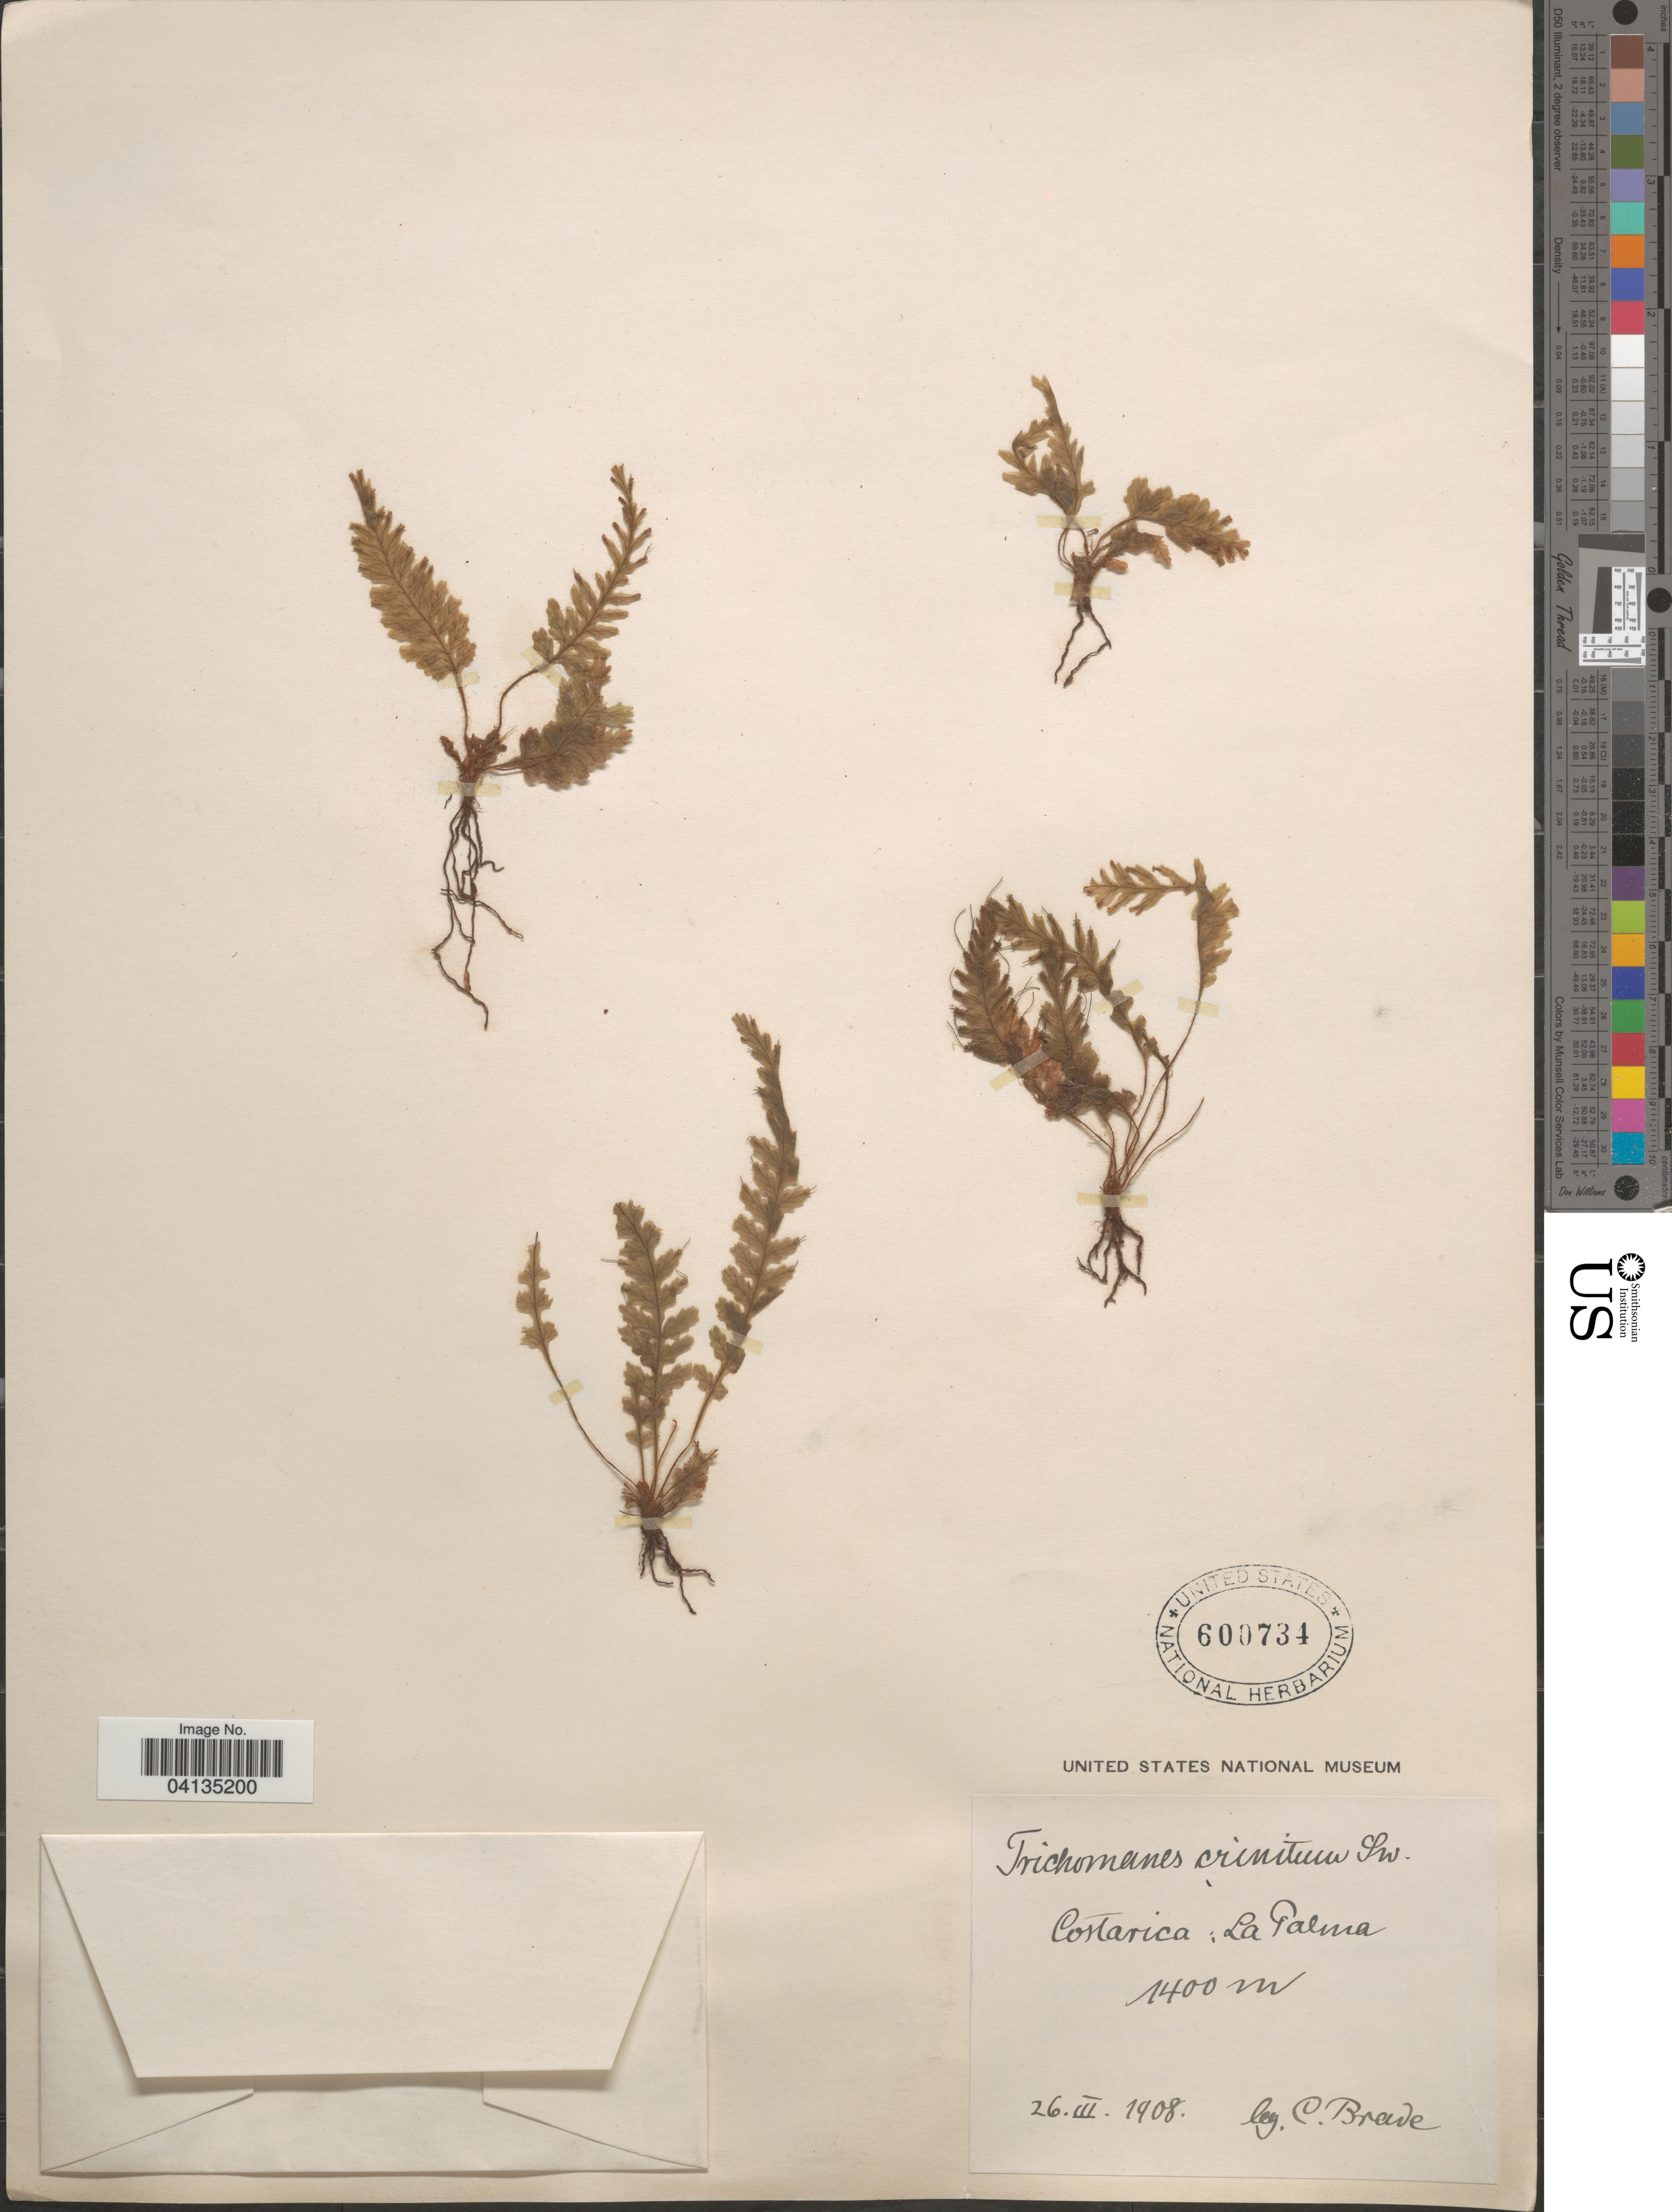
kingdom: Plantae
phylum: Tracheophyta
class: Polypodiopsida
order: Hymenophyllales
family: Hymenophyllaceae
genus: Trichomanes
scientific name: Trichomanes crinitum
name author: Sw.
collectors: C. Brade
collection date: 1908-03-26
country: Costa Rica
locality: La Palma.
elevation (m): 1400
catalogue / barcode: US 600734